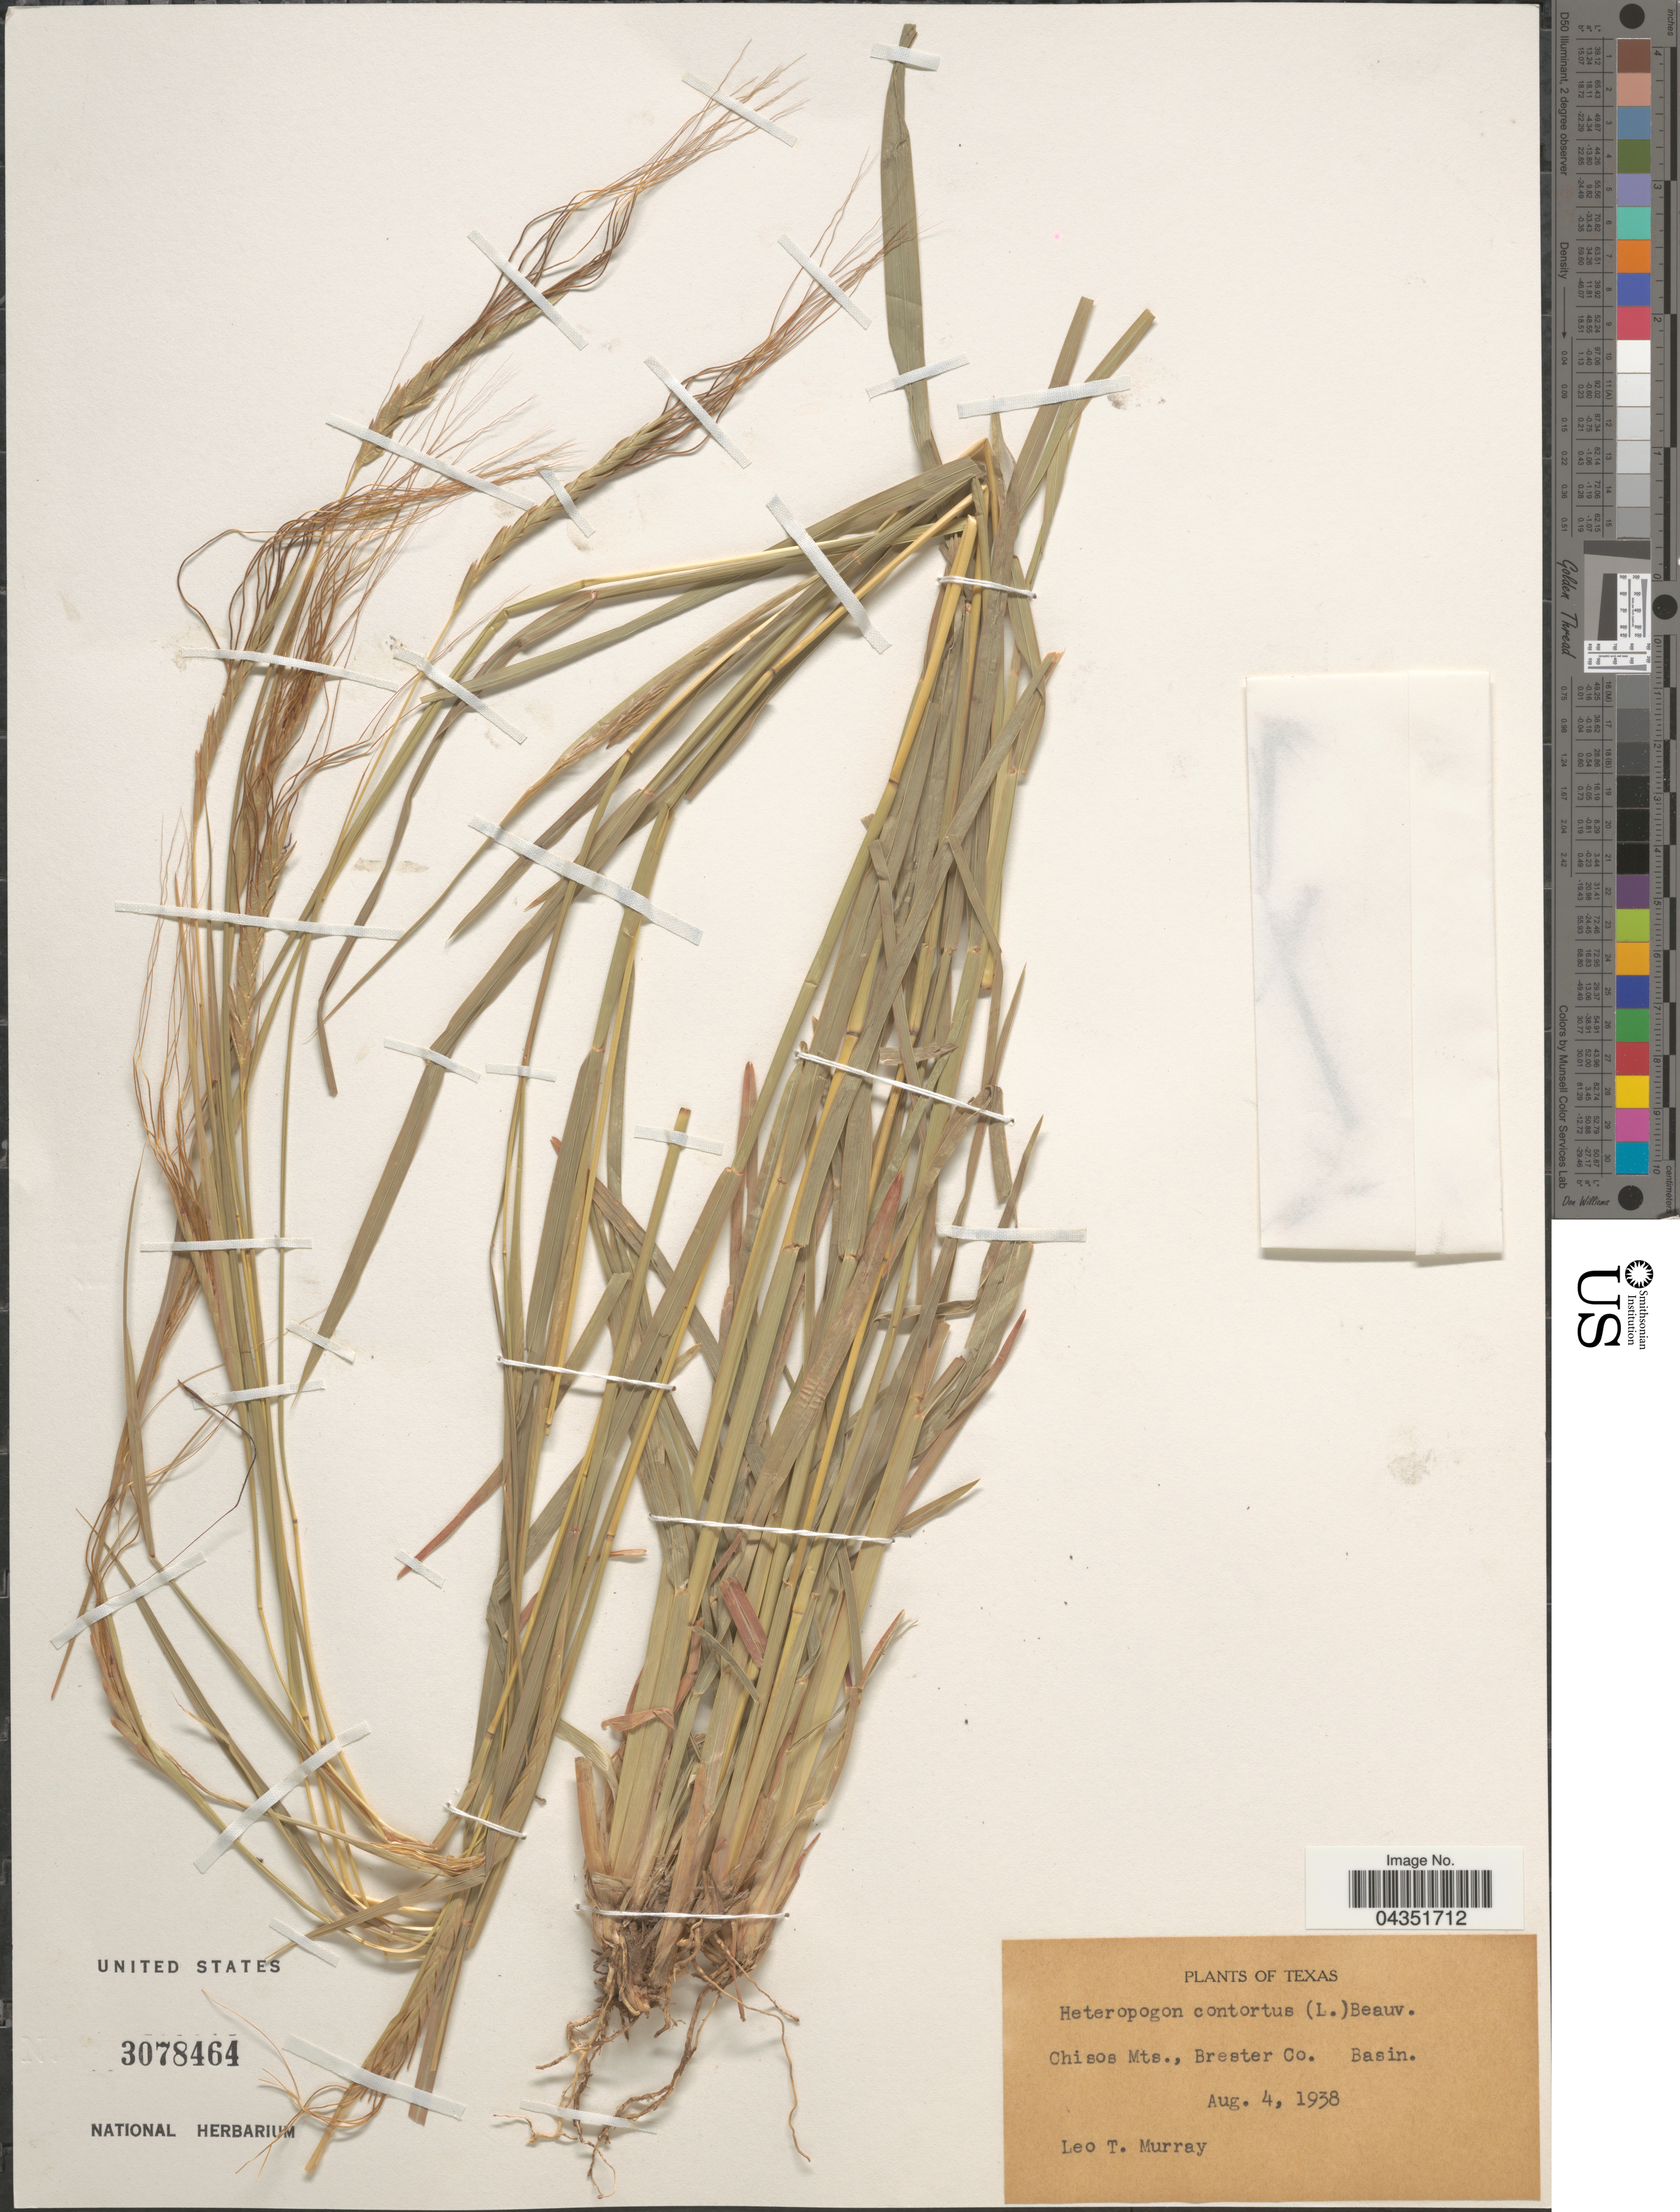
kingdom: Plantae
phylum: Tracheophyta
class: Liliopsida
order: Poales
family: Poaceae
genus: Heteropogon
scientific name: Heteropogon contortus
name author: (L.) P. Beauv. ex Roem. & Schult.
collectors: T. Murray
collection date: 1938-08-04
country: United States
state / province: Texas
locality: Chisos Mts., Brester Co.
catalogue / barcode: US 3078464